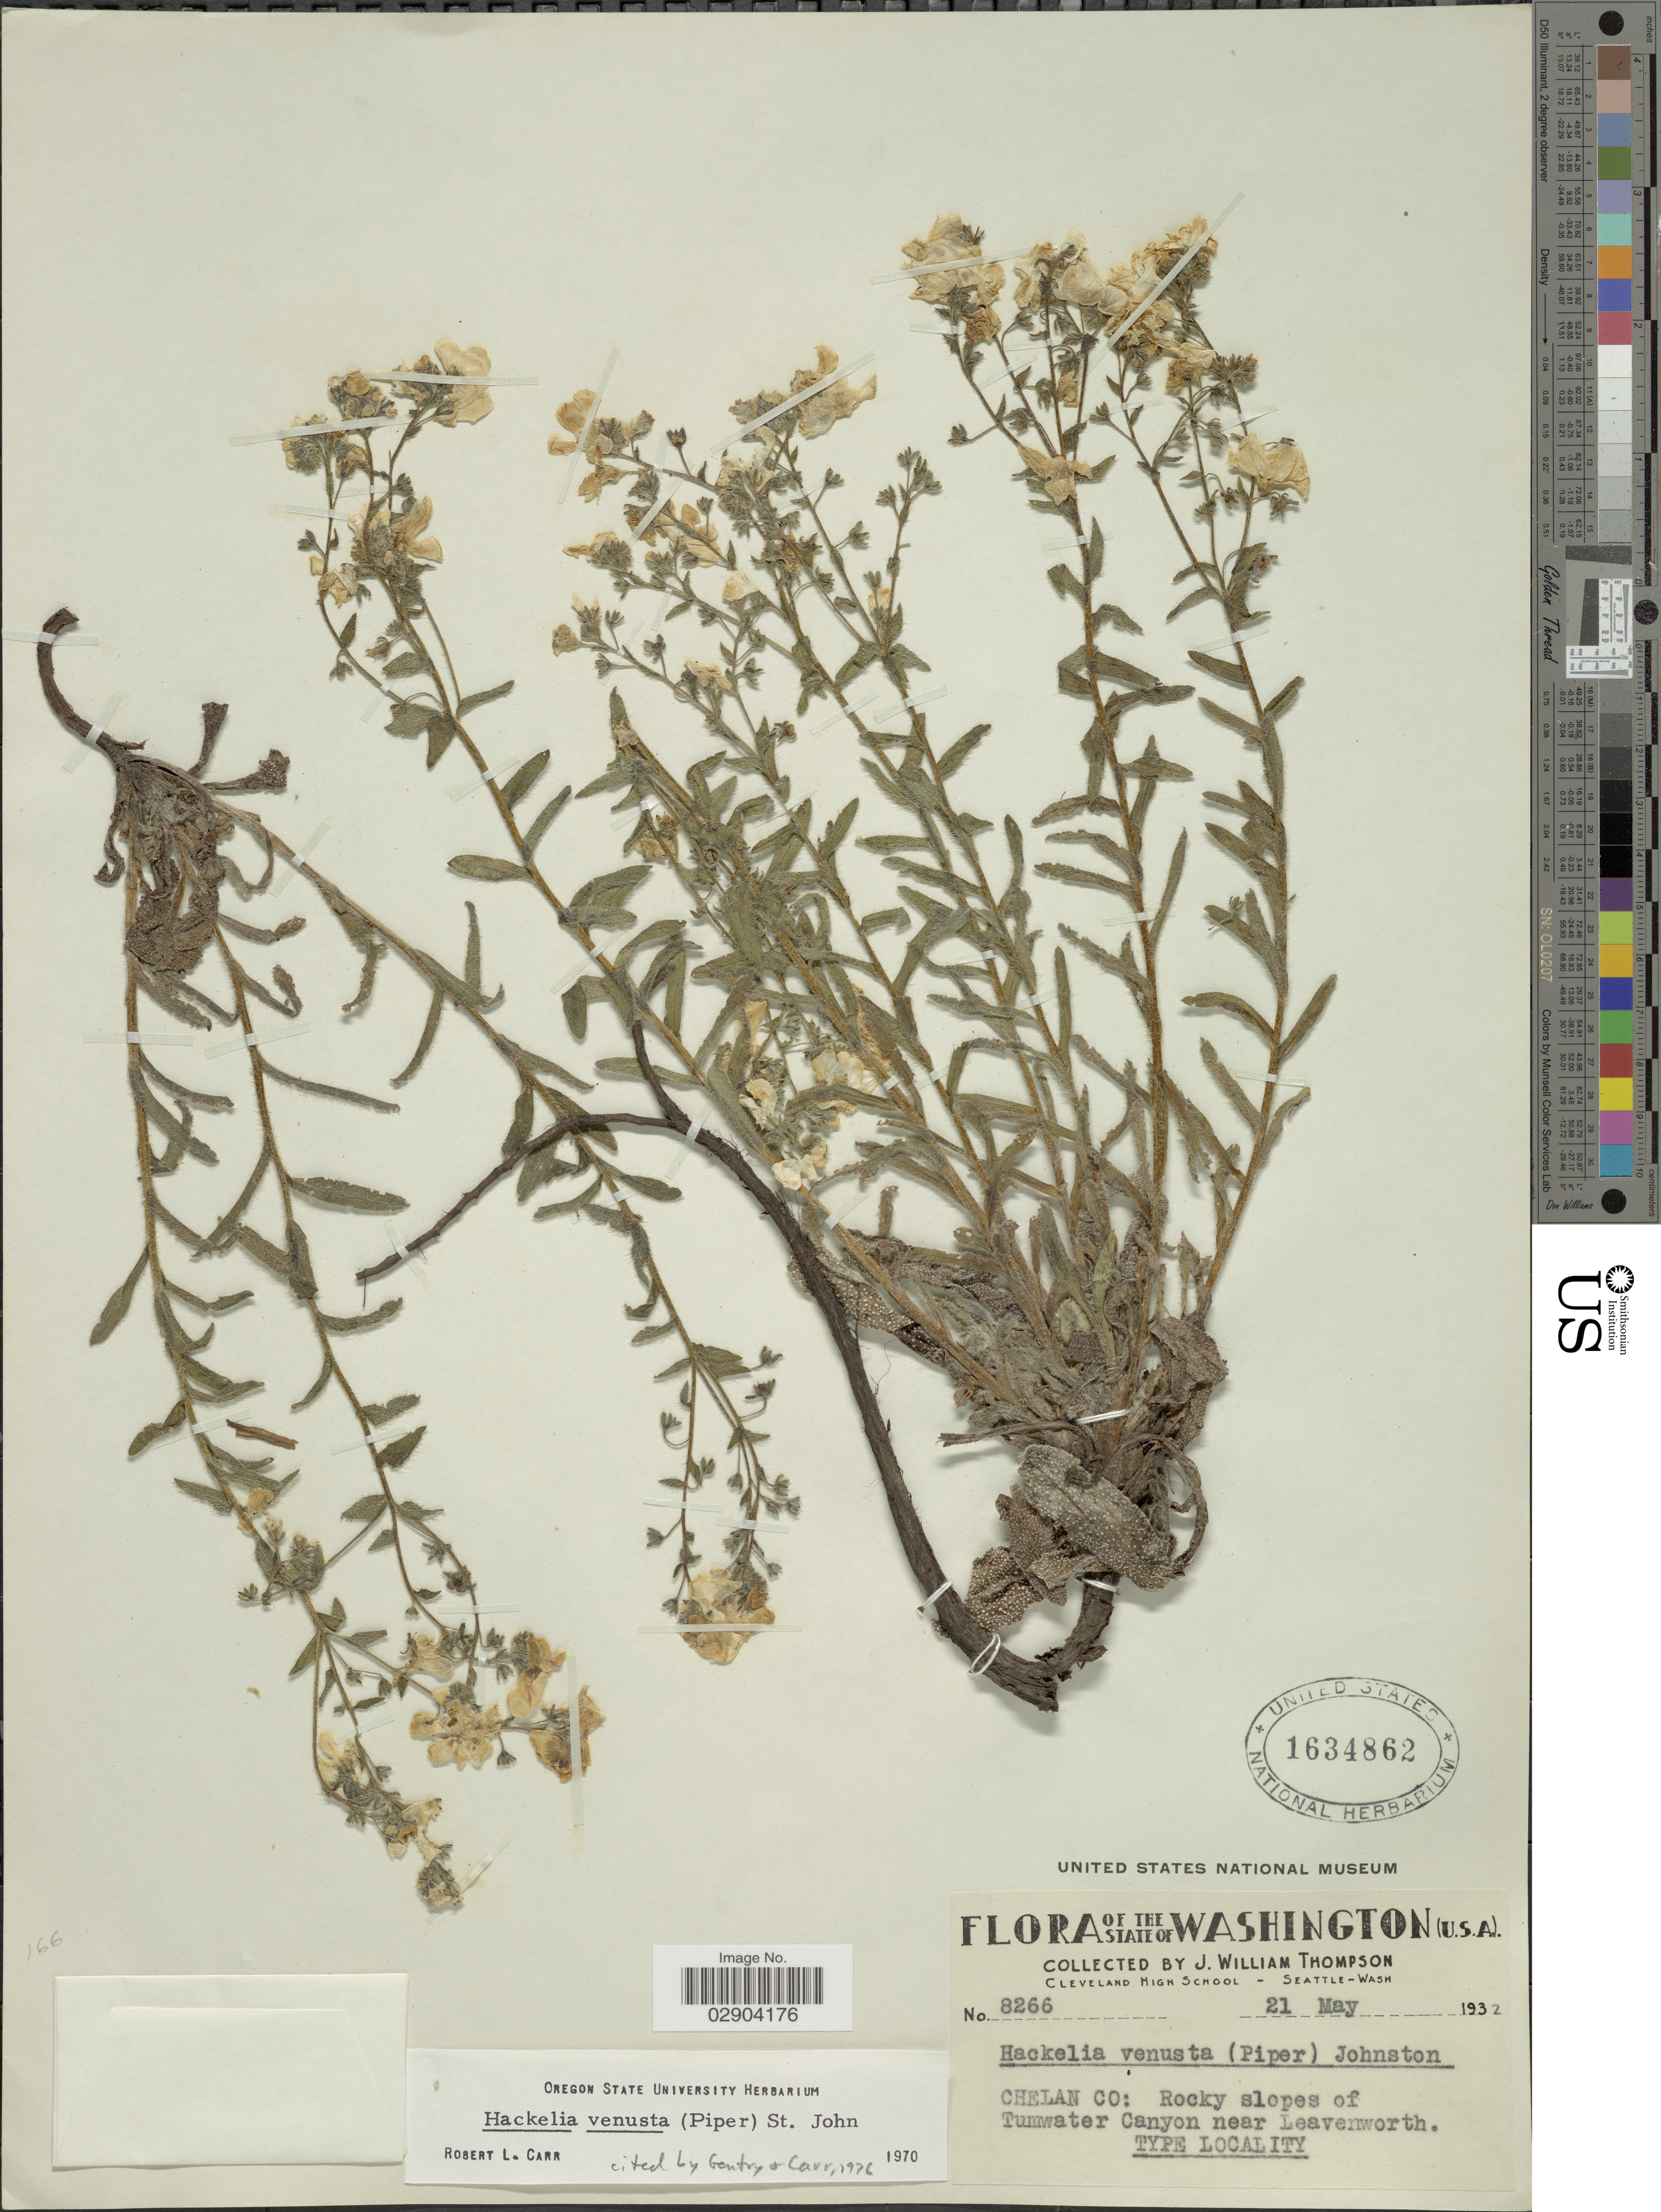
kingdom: Plantae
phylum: Tracheophyta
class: Magnoliopsida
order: Boraginales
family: Boraginaceae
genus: Hackelia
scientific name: Hackelia venusta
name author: (Piper) St. John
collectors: J. W. Thompson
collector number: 8266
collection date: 1932-05-21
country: United States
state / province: Washington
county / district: Chelan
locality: Chelan Co: Rocky slopes of Tumwater Canyon near Leavenworth.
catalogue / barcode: US 1634862